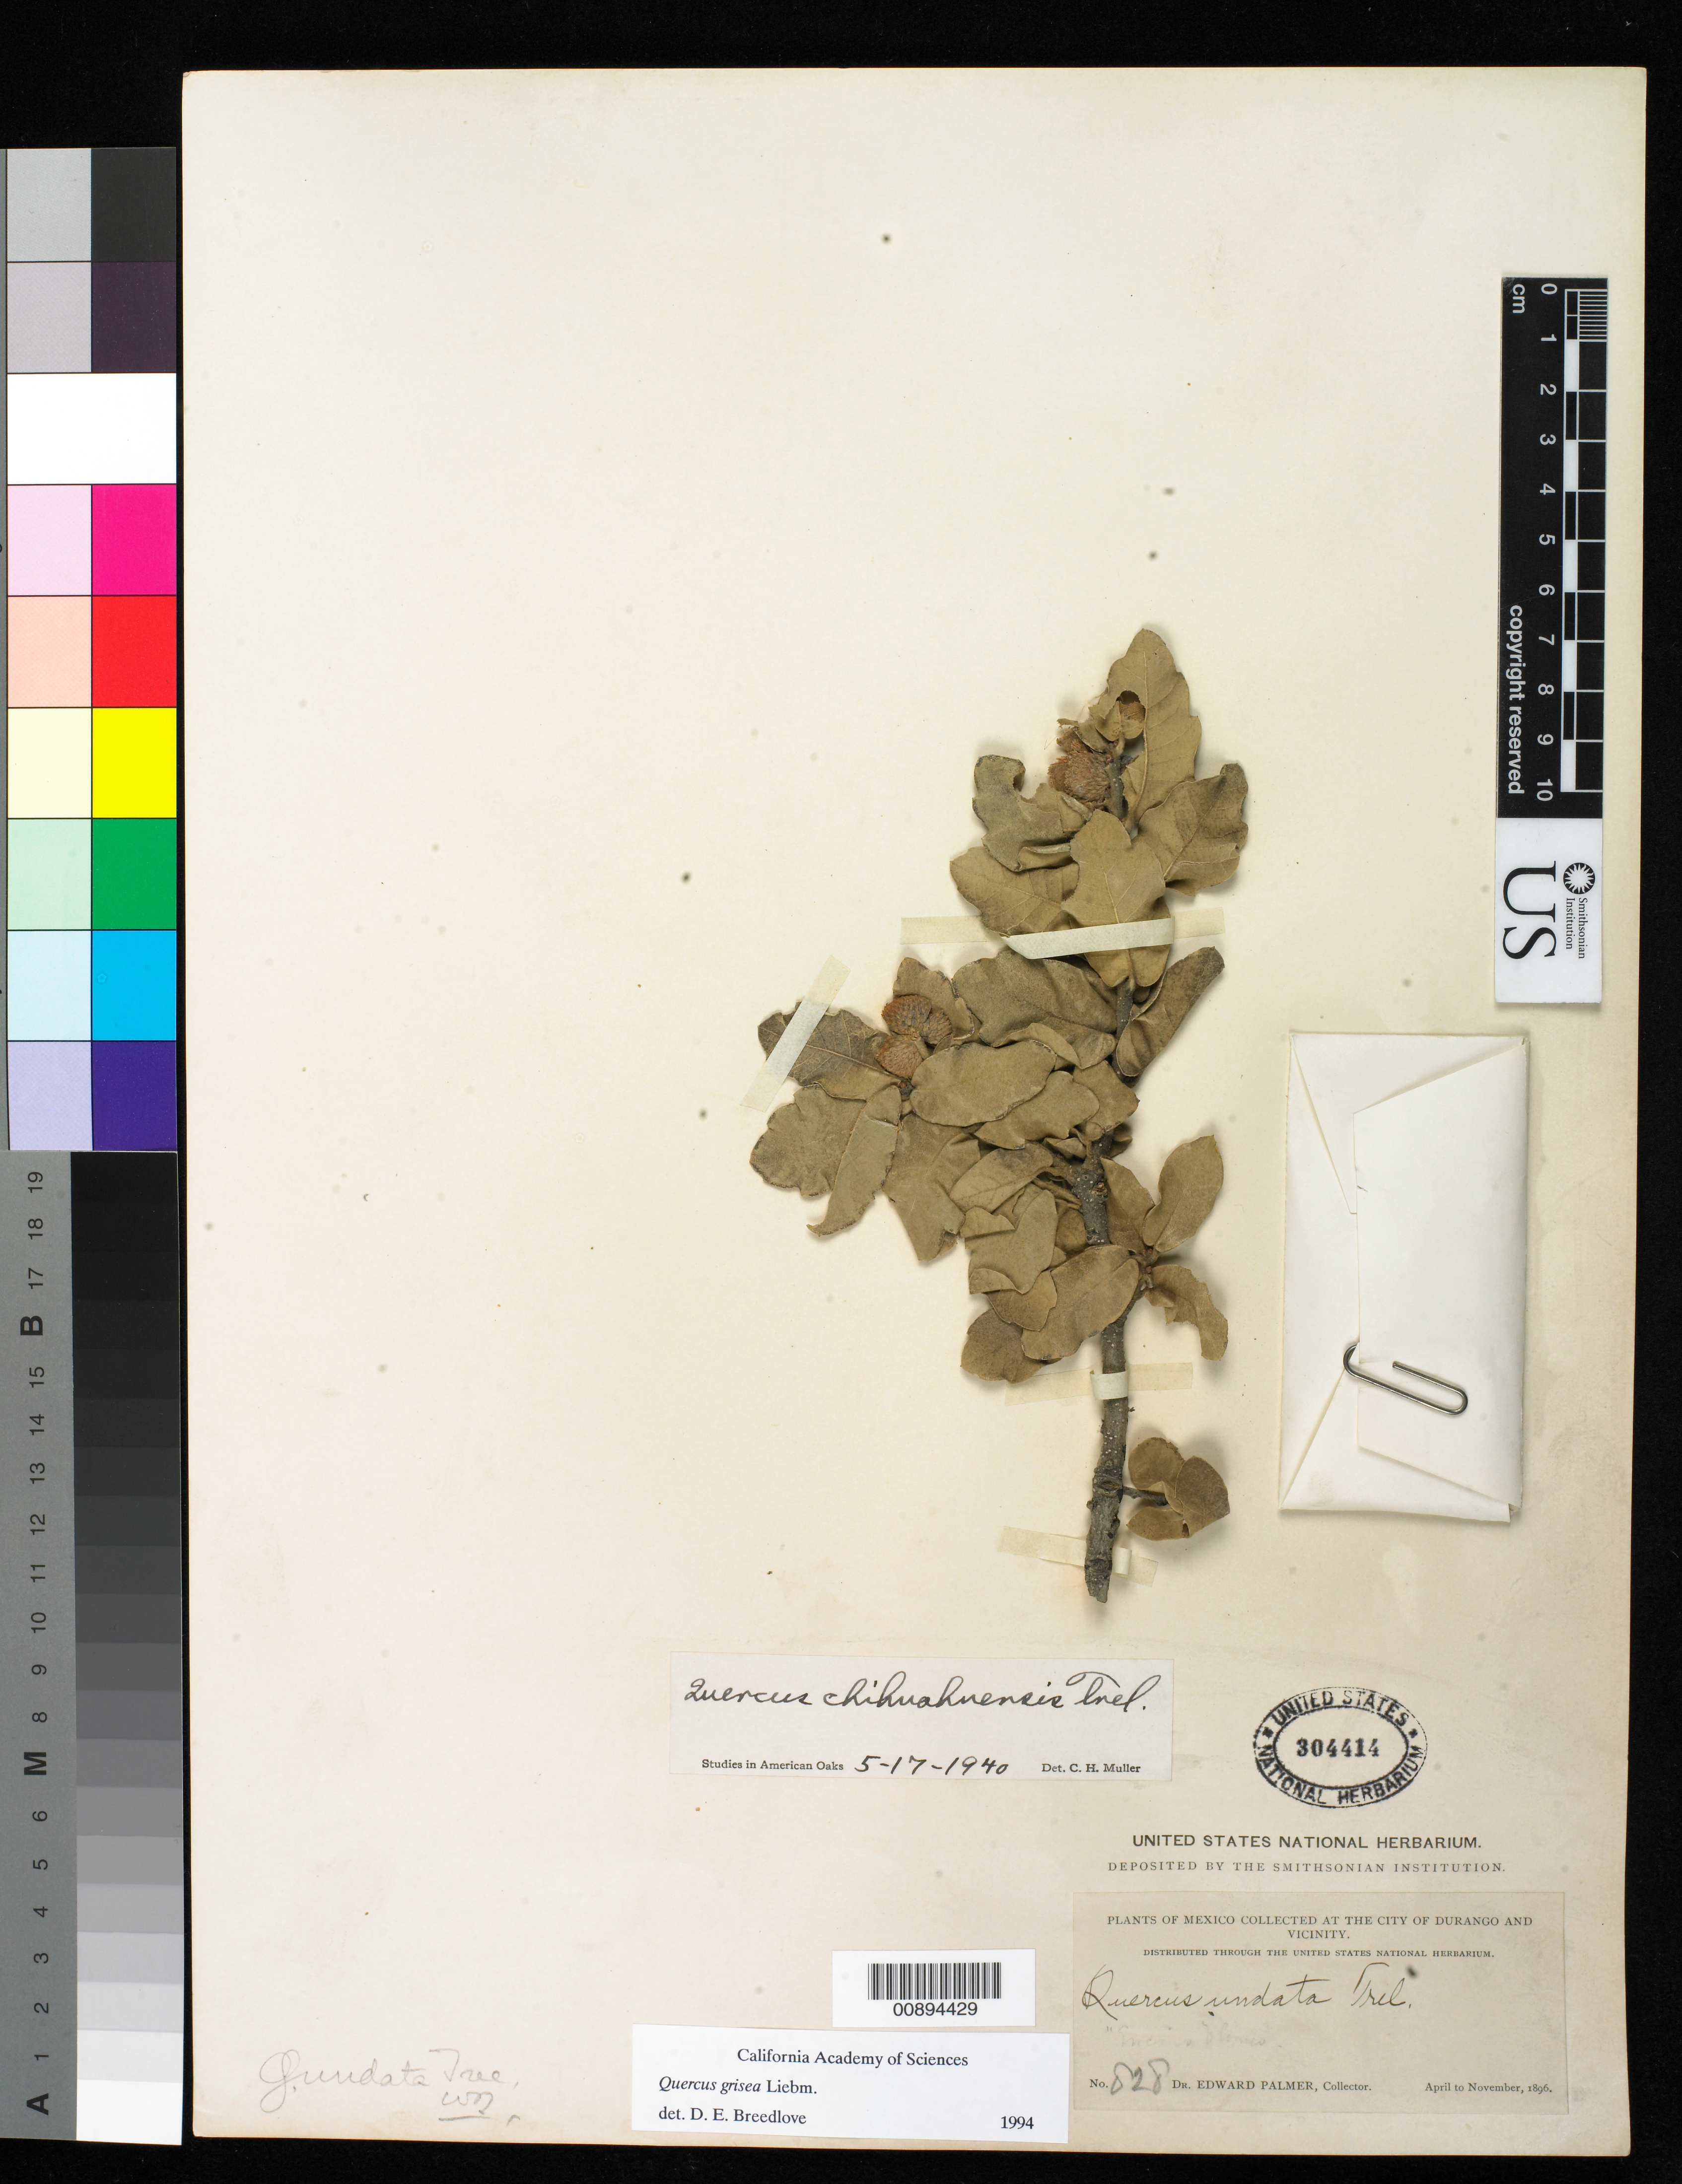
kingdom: Plantae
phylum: Tracheophyta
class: Magnoliopsida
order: Fagales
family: Fagaceae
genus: Quercus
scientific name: Quercus grisea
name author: Liebm.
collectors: E. Palmer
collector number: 828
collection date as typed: Apr 1896 to -- Nov 1896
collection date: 1896-04/1896-11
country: Mexico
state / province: Durango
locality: City of Durango and vicinity.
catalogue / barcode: US 304414